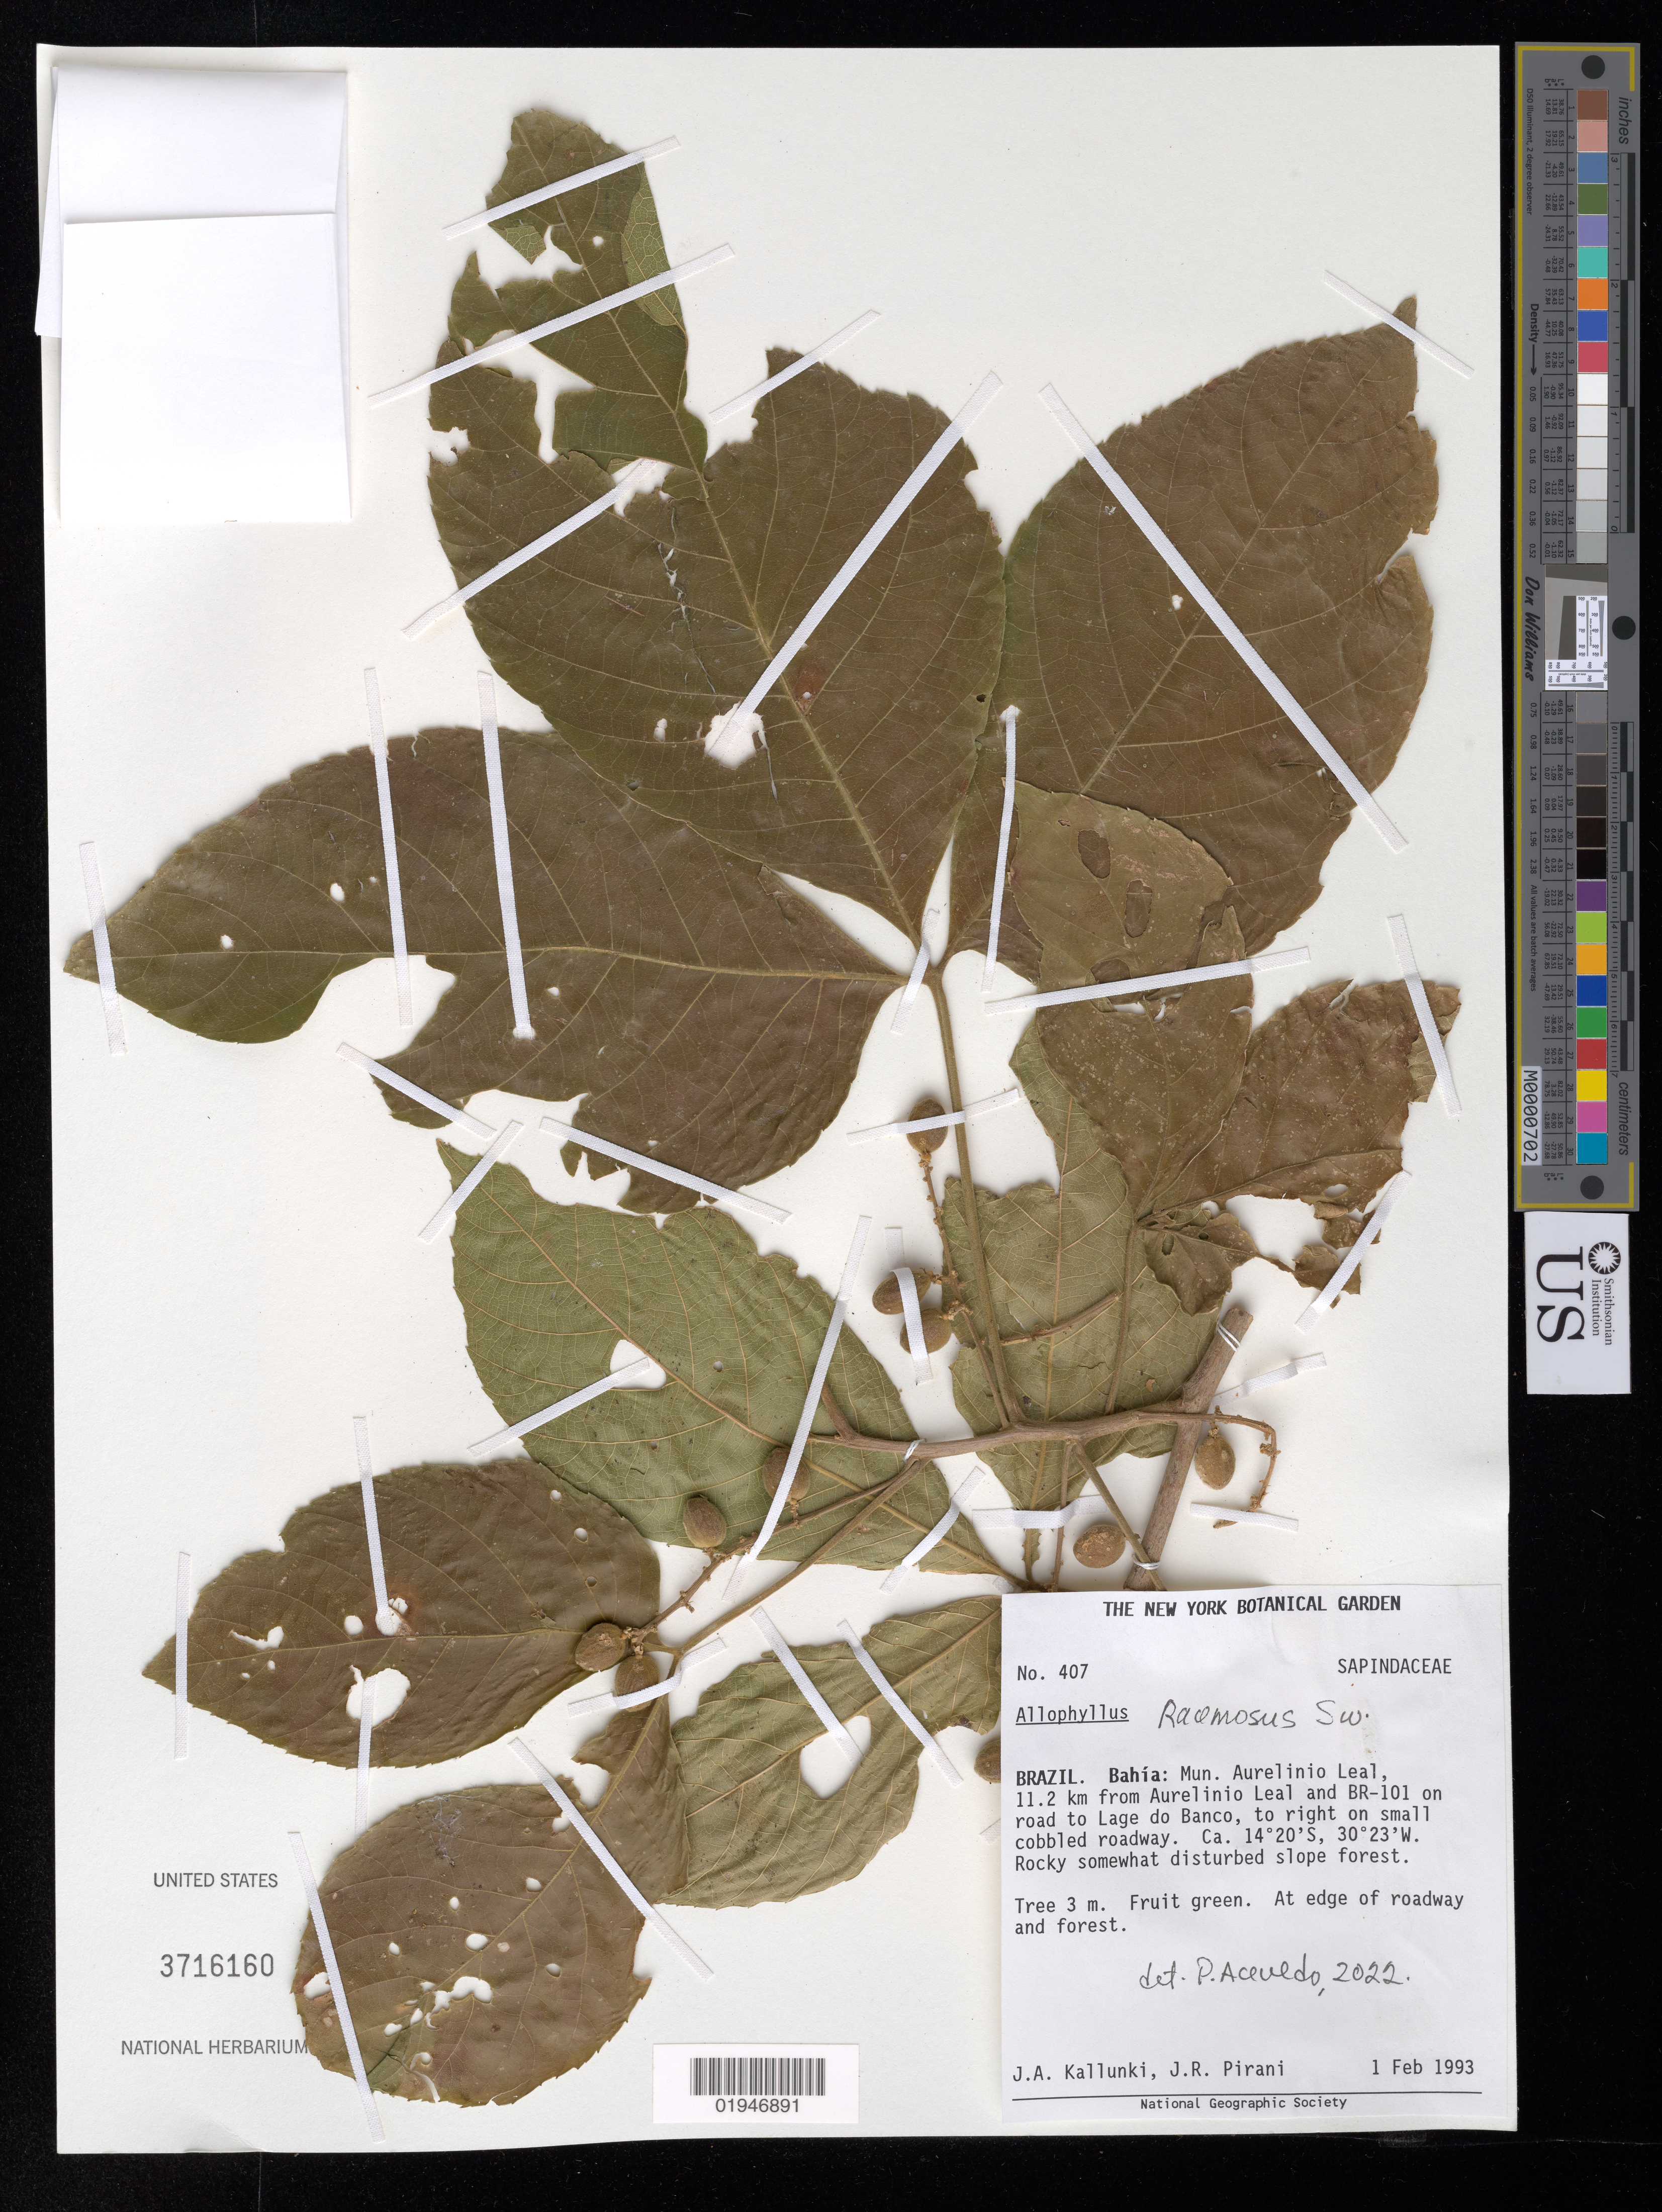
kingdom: Plantae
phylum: Tracheophyta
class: Magnoliopsida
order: Sapindales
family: Sapindaceae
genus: Allophylus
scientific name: Allophylus racemosus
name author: Sw.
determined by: Acevedo-Rodríguez, P., (BOT), Smithsonian Institution - National Museum of Natural History (UNITED STATES)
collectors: J. Kallunki & J. R. Pirani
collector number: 407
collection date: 1993-02-01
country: Brazil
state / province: Bahia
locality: Mun. Aurelinio Leal, 11.2 km from Aurelinio Leal and BR-101 on road to Lage do Banco, to right on small cobbled roadway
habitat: Rocky somewhat disturbed forest. At edge of roadway and forest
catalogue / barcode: US 3716160